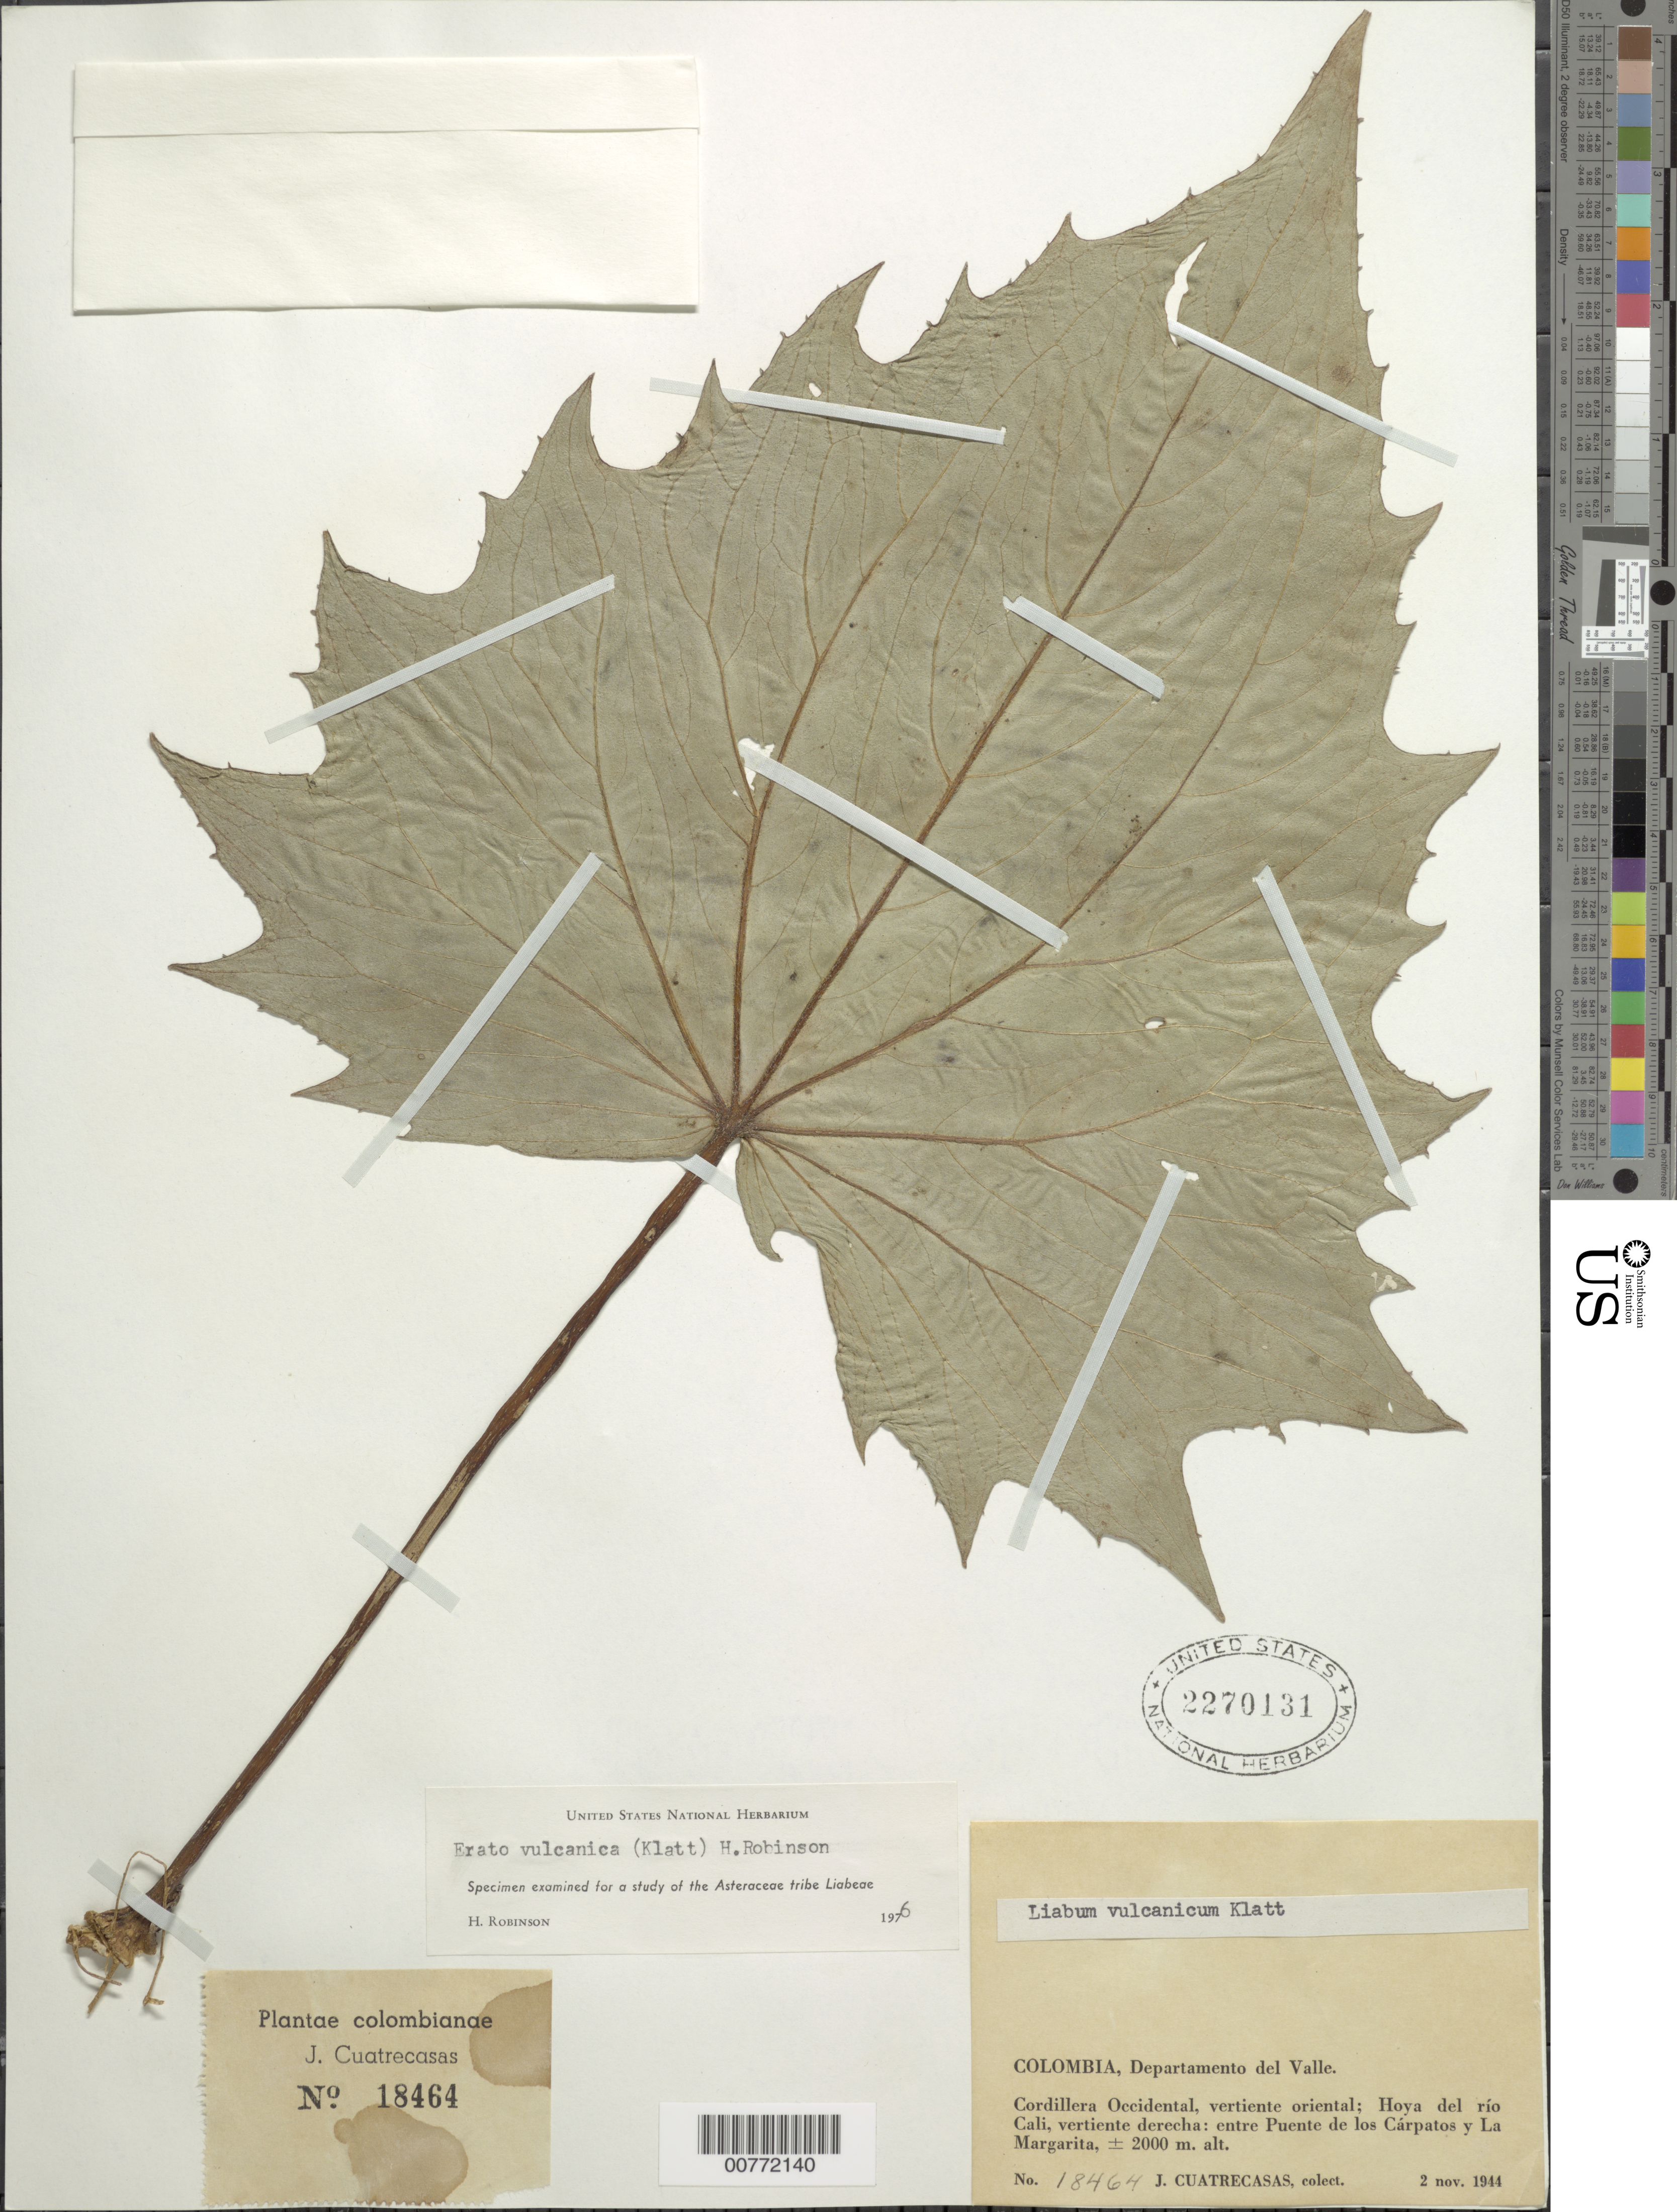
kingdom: Plantae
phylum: Tracheophyta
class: Magnoliopsida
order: Asterales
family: Asteraceae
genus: Erato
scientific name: Erato vulcanica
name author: (Klatt) H. Rob.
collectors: J. Cuatrecasas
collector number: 18464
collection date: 1944-11-02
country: Colombia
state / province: Valle del Cauca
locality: Departamento del Valle, Cordillera Occidental, vertiente oriental: Hoya del rio Cali, vertiente derecha, entre Puente de los Carpatos y La Margarita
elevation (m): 2000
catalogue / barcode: US 2270131